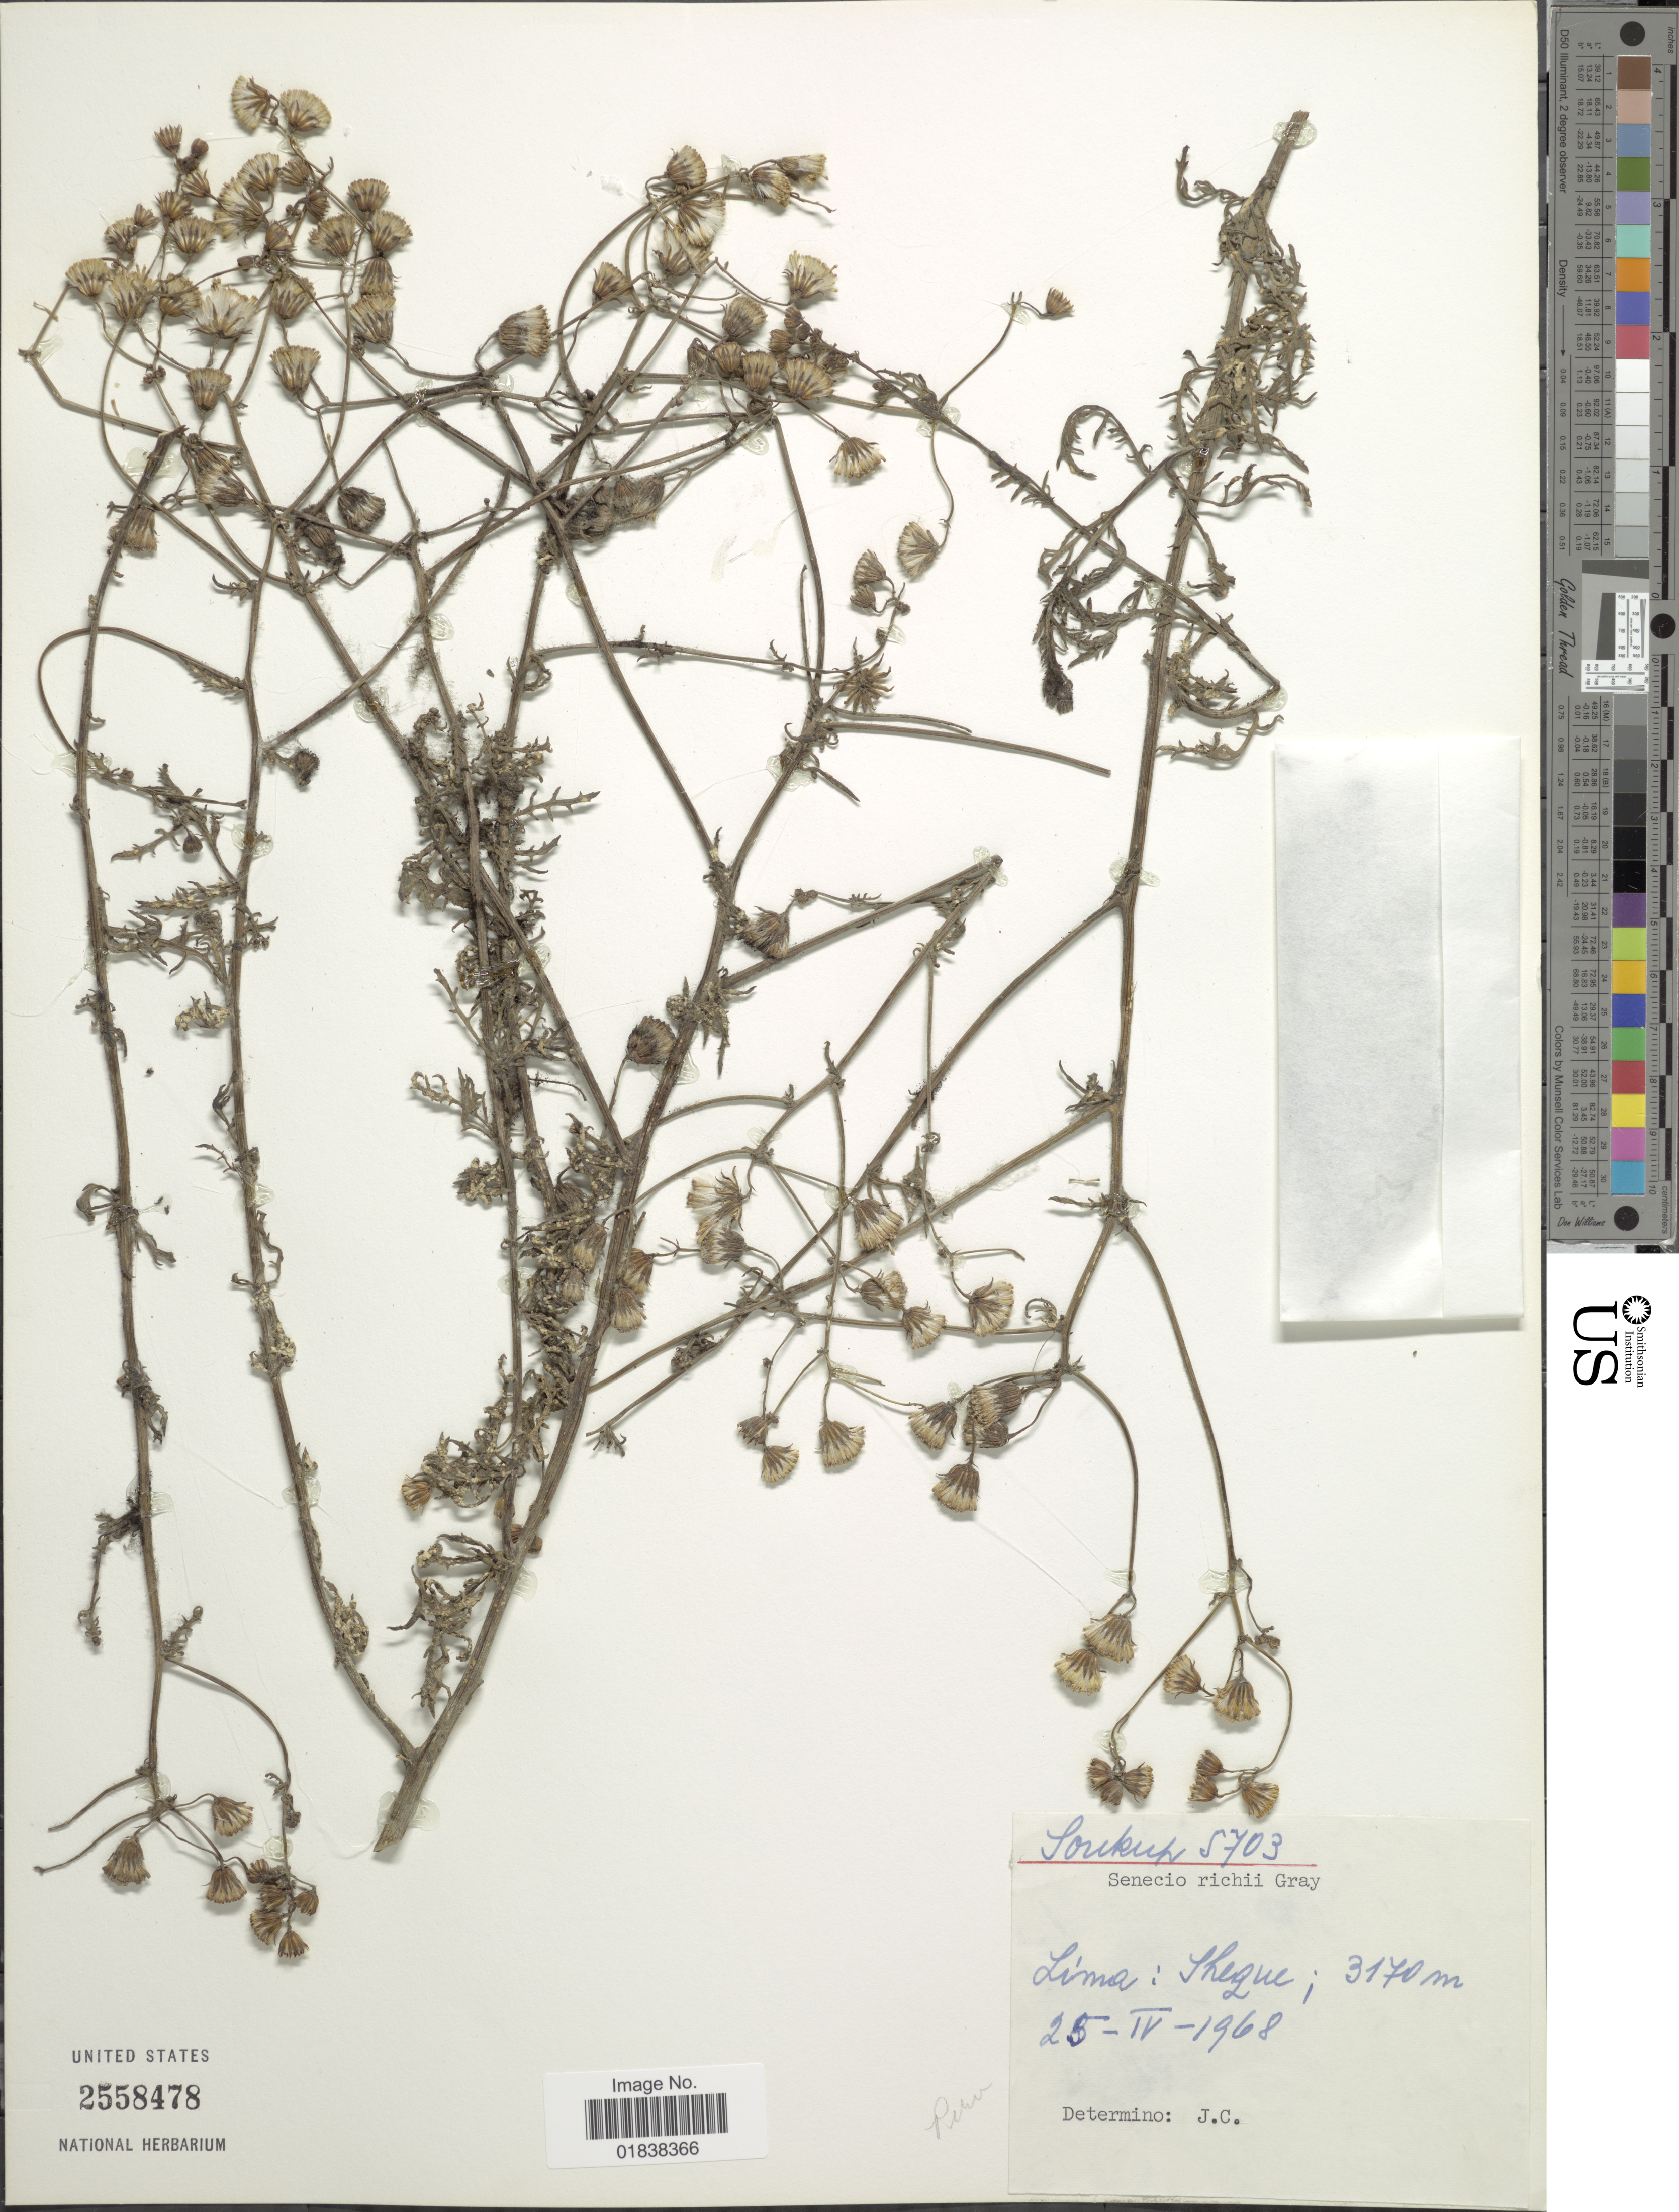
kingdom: Plantae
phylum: Tracheophyta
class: Magnoliopsida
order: Asterales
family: Asteraceae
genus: Senecio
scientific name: Senecio richii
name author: A. Gray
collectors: -- Soukup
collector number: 5703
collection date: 1968-04-25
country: Peru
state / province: Lima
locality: Sheque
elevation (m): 3170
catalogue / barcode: US 2558478